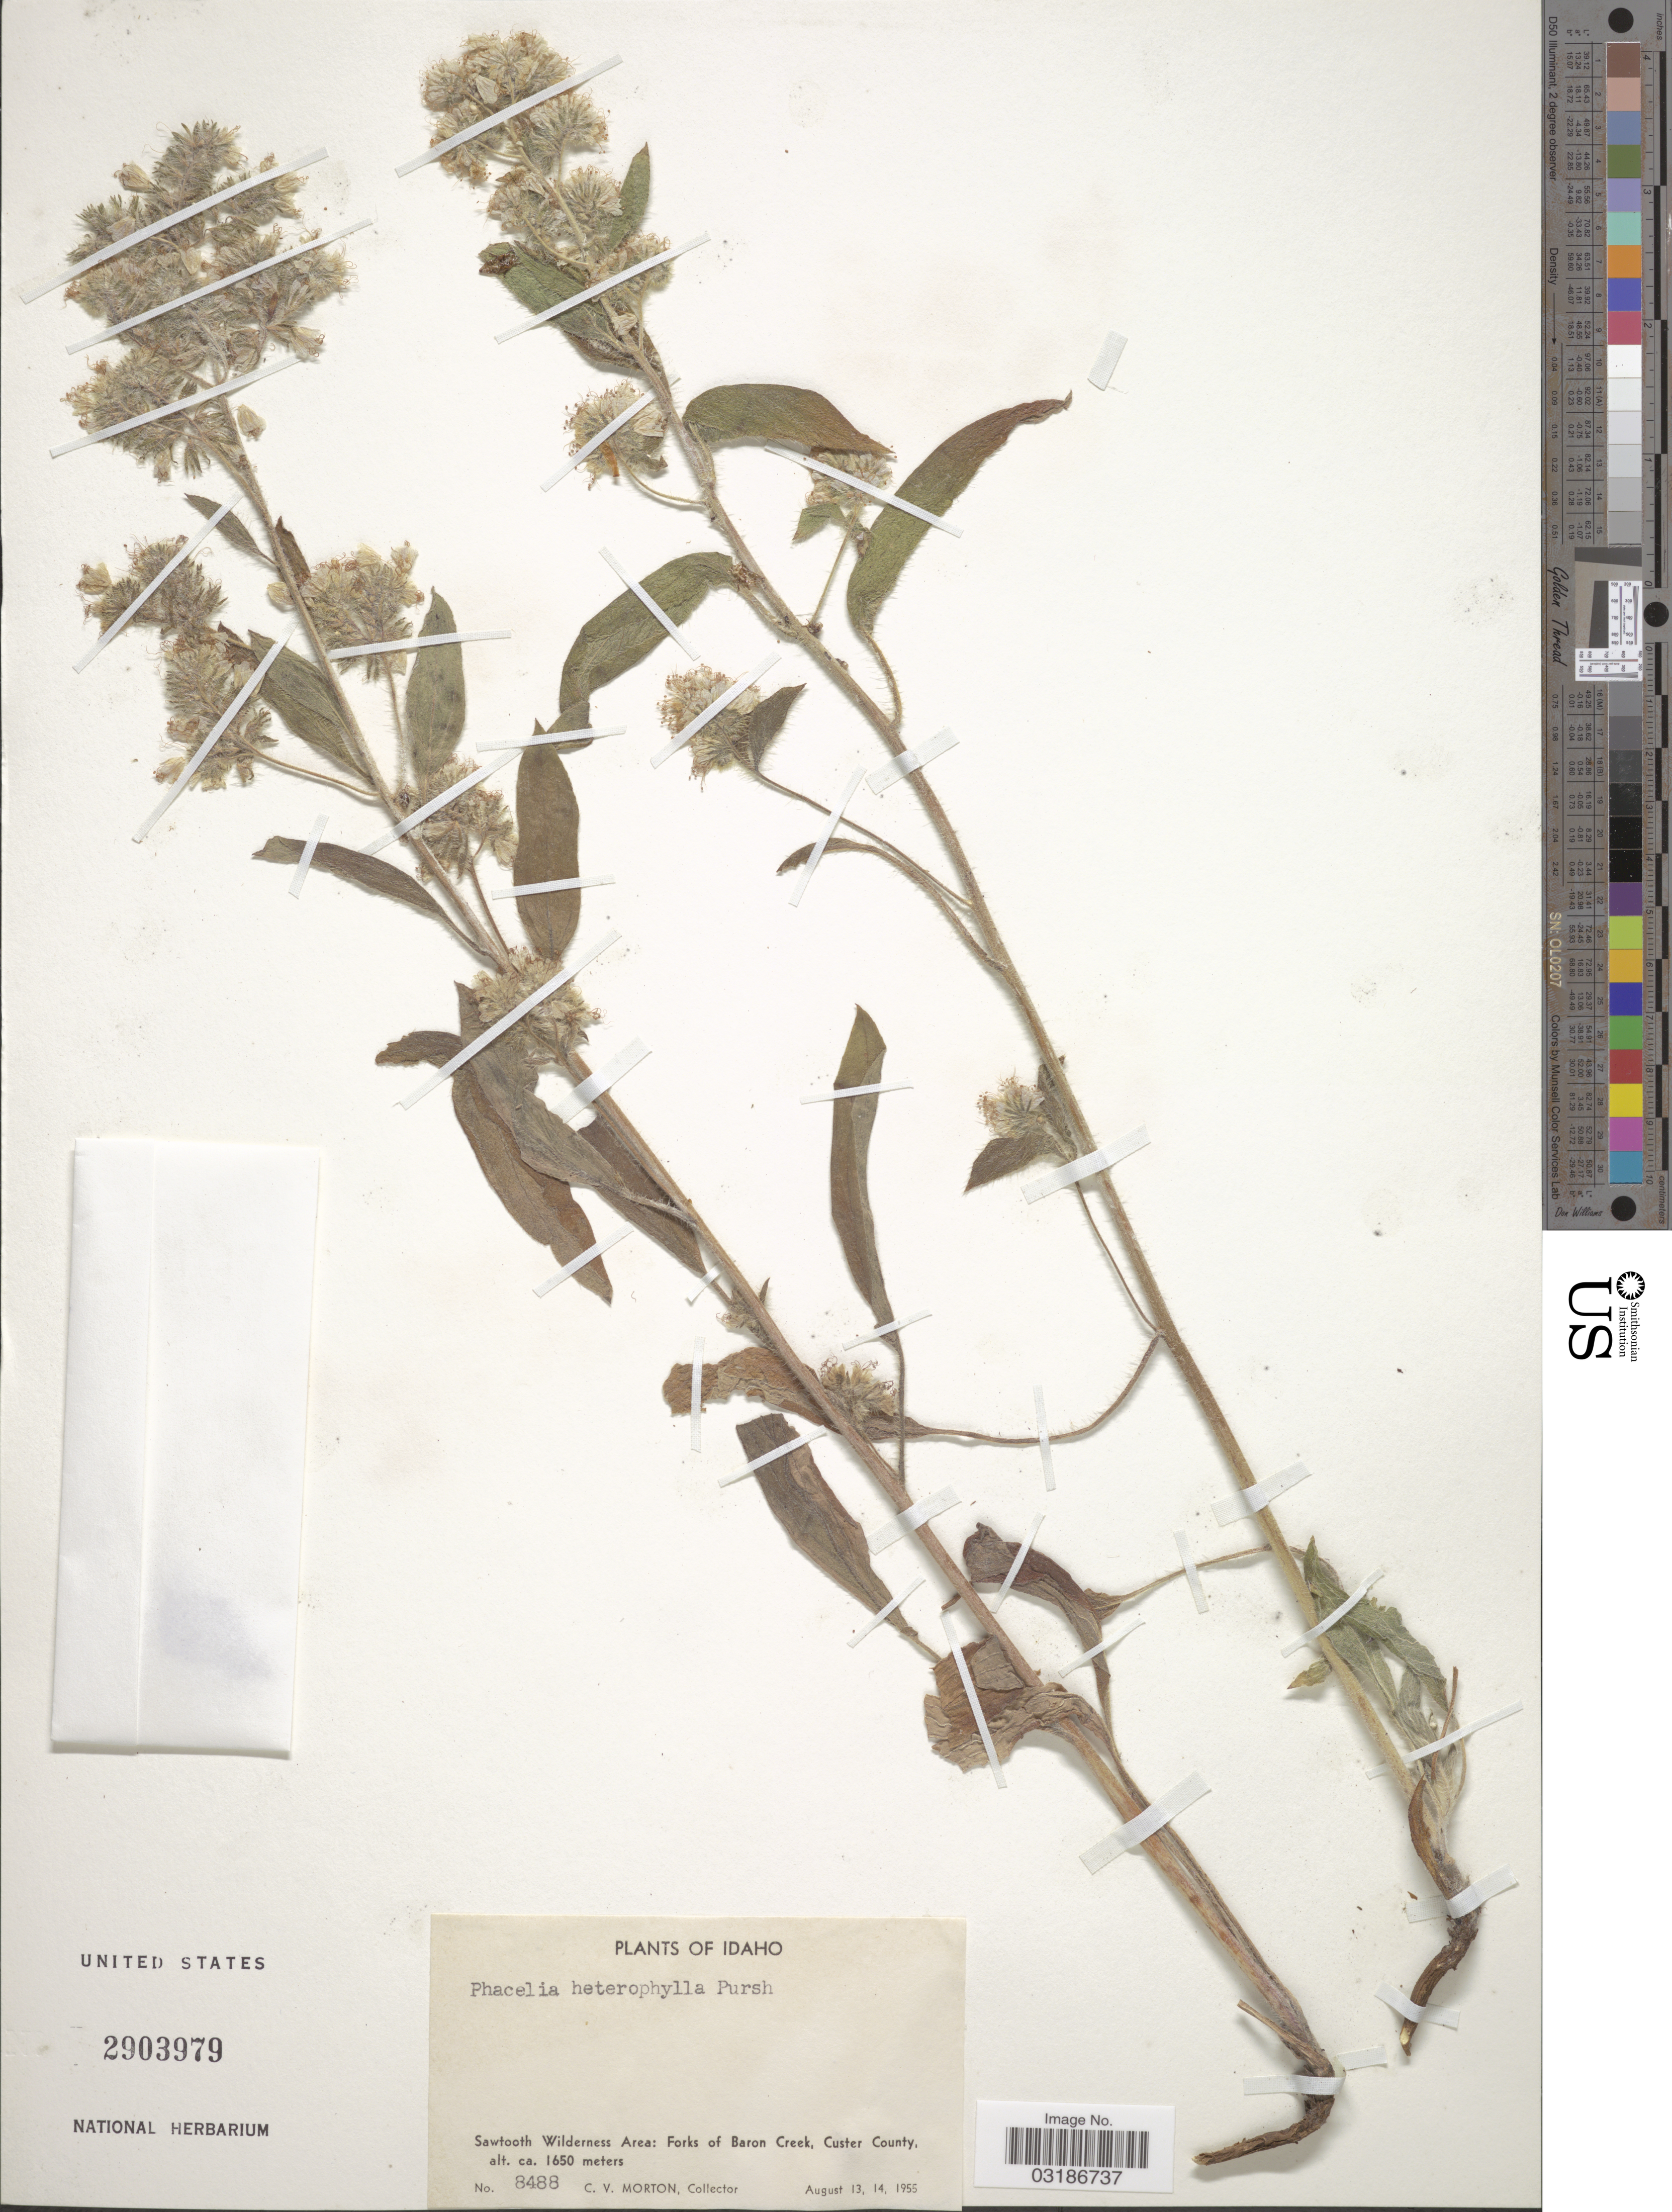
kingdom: Plantae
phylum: Tracheophyta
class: Magnoliopsida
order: Boraginales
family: Hydrophyllaceae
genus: Phacelia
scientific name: Phacelia heterophylla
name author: Pursh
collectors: C. V. Morton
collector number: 8488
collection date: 1955-08-13/1955-08-14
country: United States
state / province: Idaho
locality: Sawtooth Wilderness Area: Forks of Baron Creek, Custer County.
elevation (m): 1650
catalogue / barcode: US 2903979